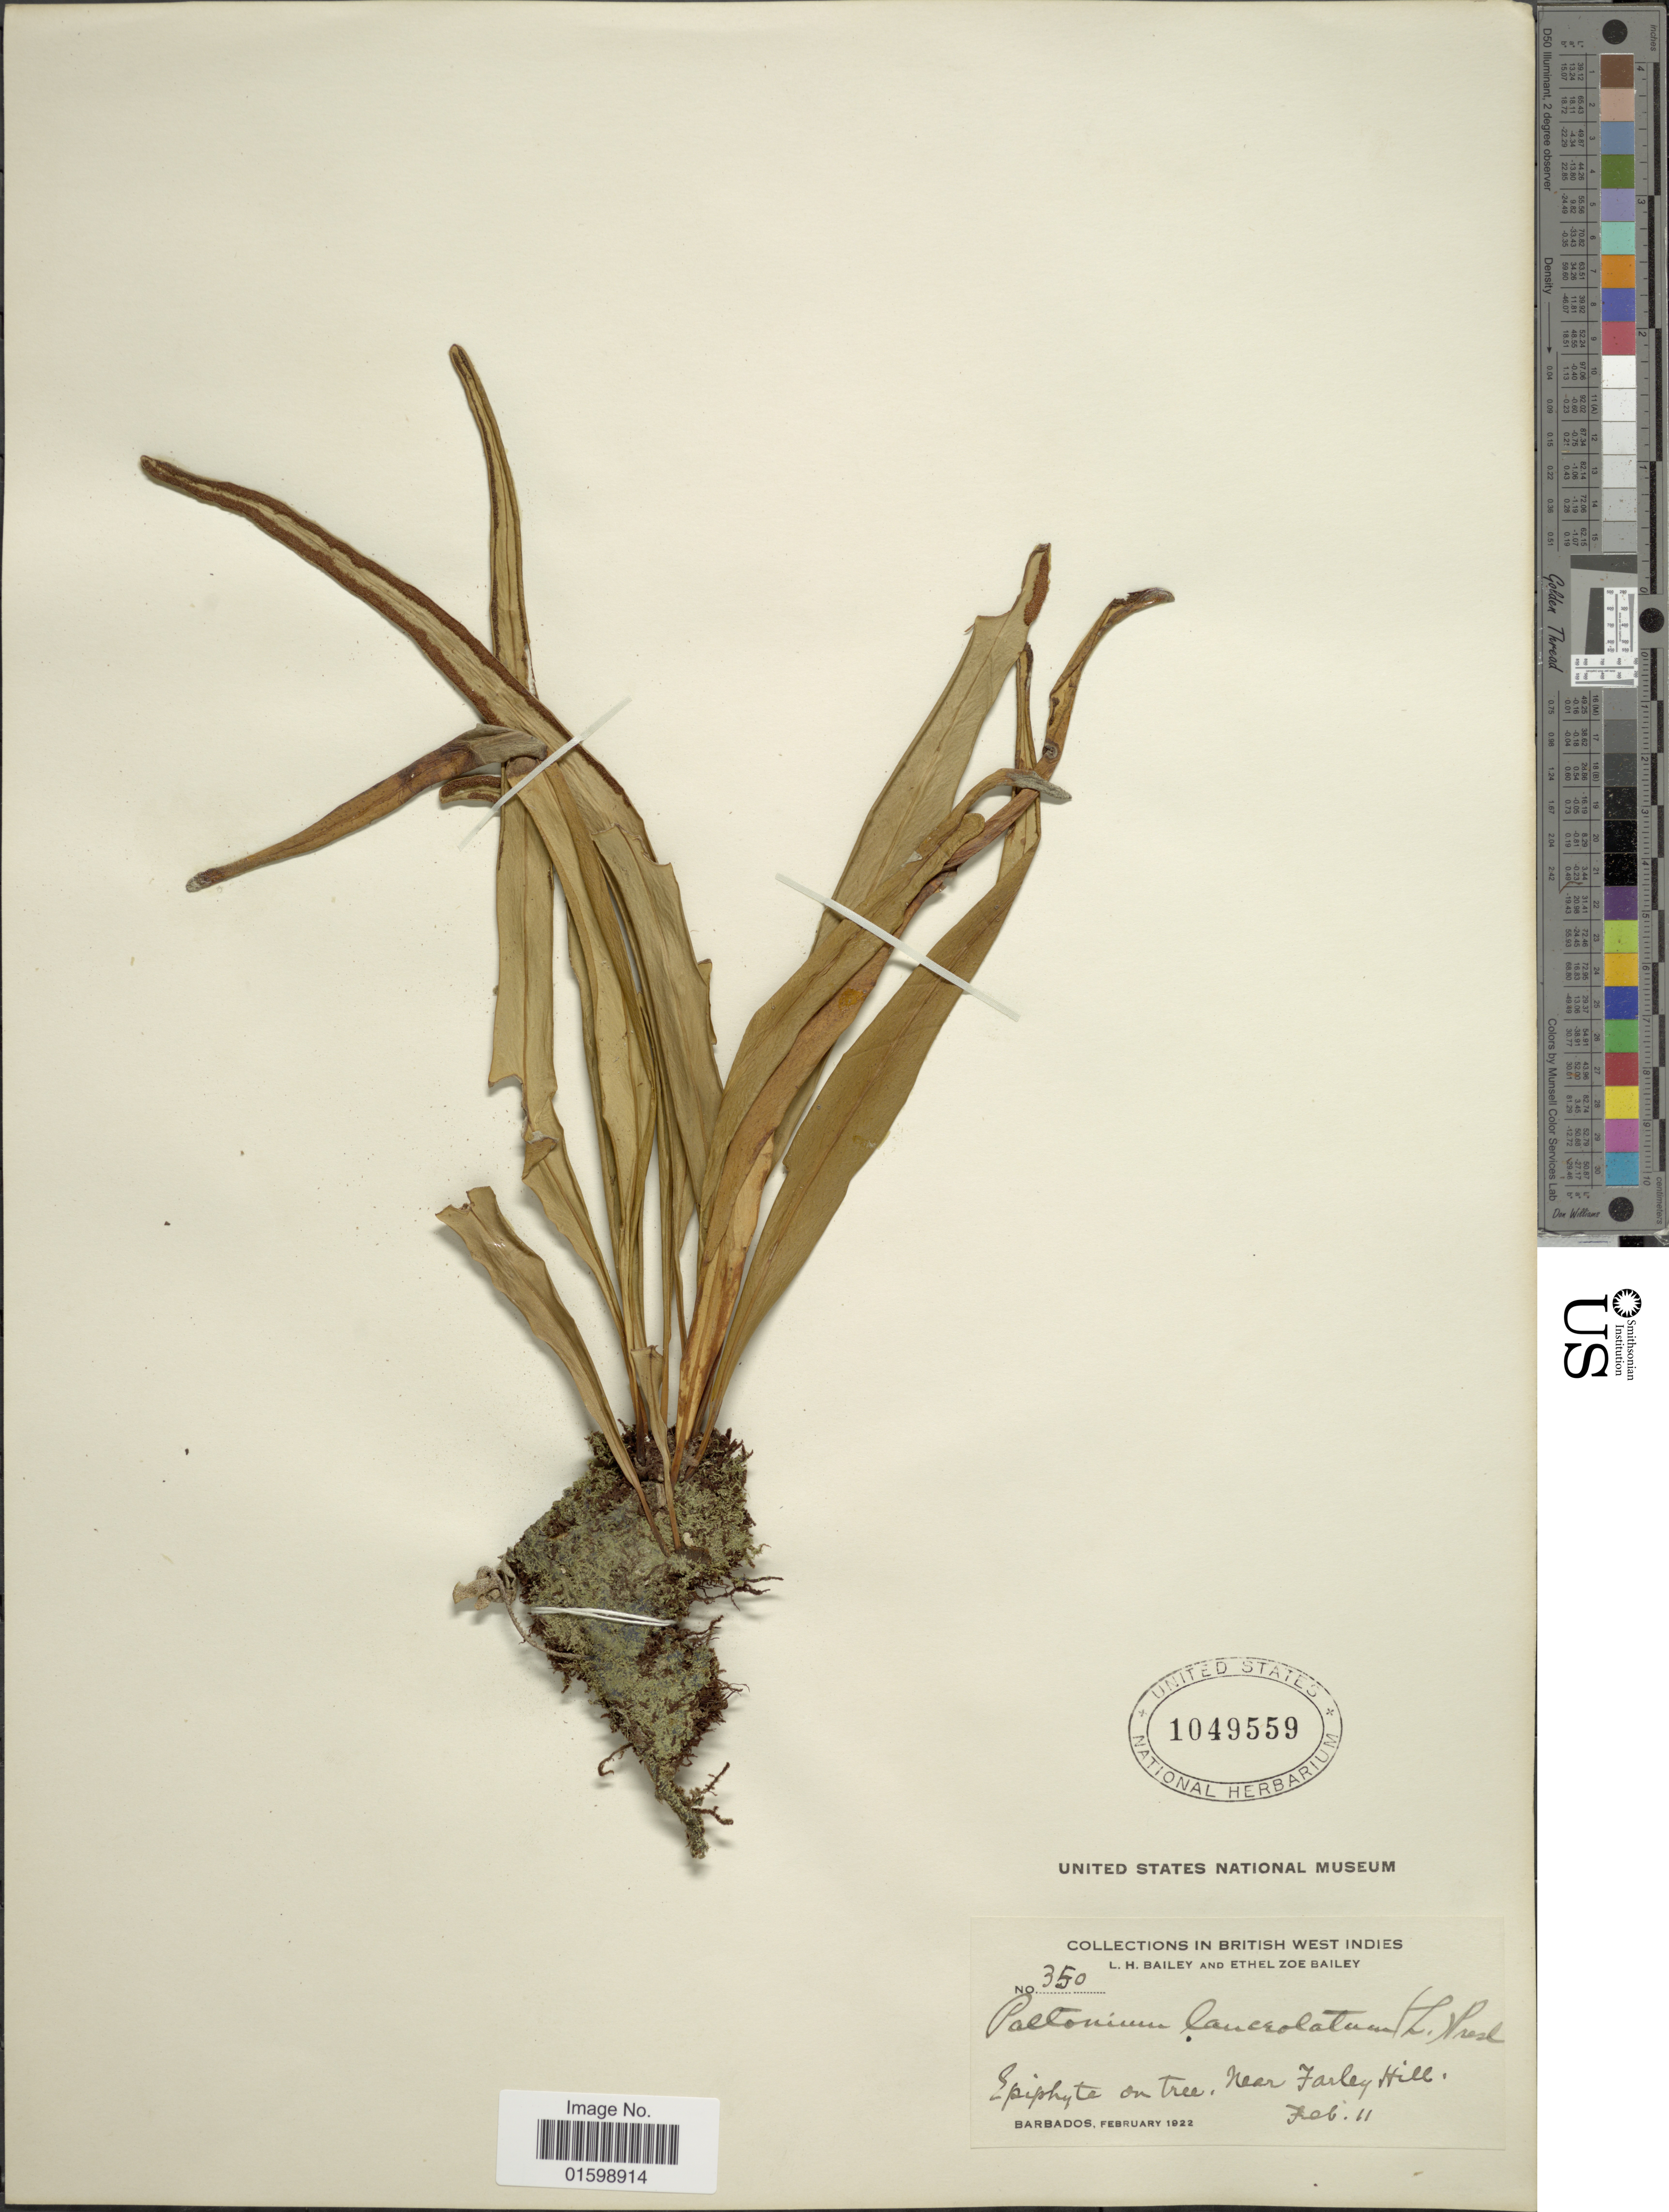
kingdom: Plantae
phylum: Tracheophyta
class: Polypodiopsida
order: Polypodiales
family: Polypodiaceae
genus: Pleopeltis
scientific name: Pleopeltis marginata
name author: A.R. Sm. & Tejero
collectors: L. H. Bailey & E. Z. Bailey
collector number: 350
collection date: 1922-02-11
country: Barbados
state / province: Saint Andrew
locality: British West Indies, epiphyte on tree, near Farley Hill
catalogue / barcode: US 1049559